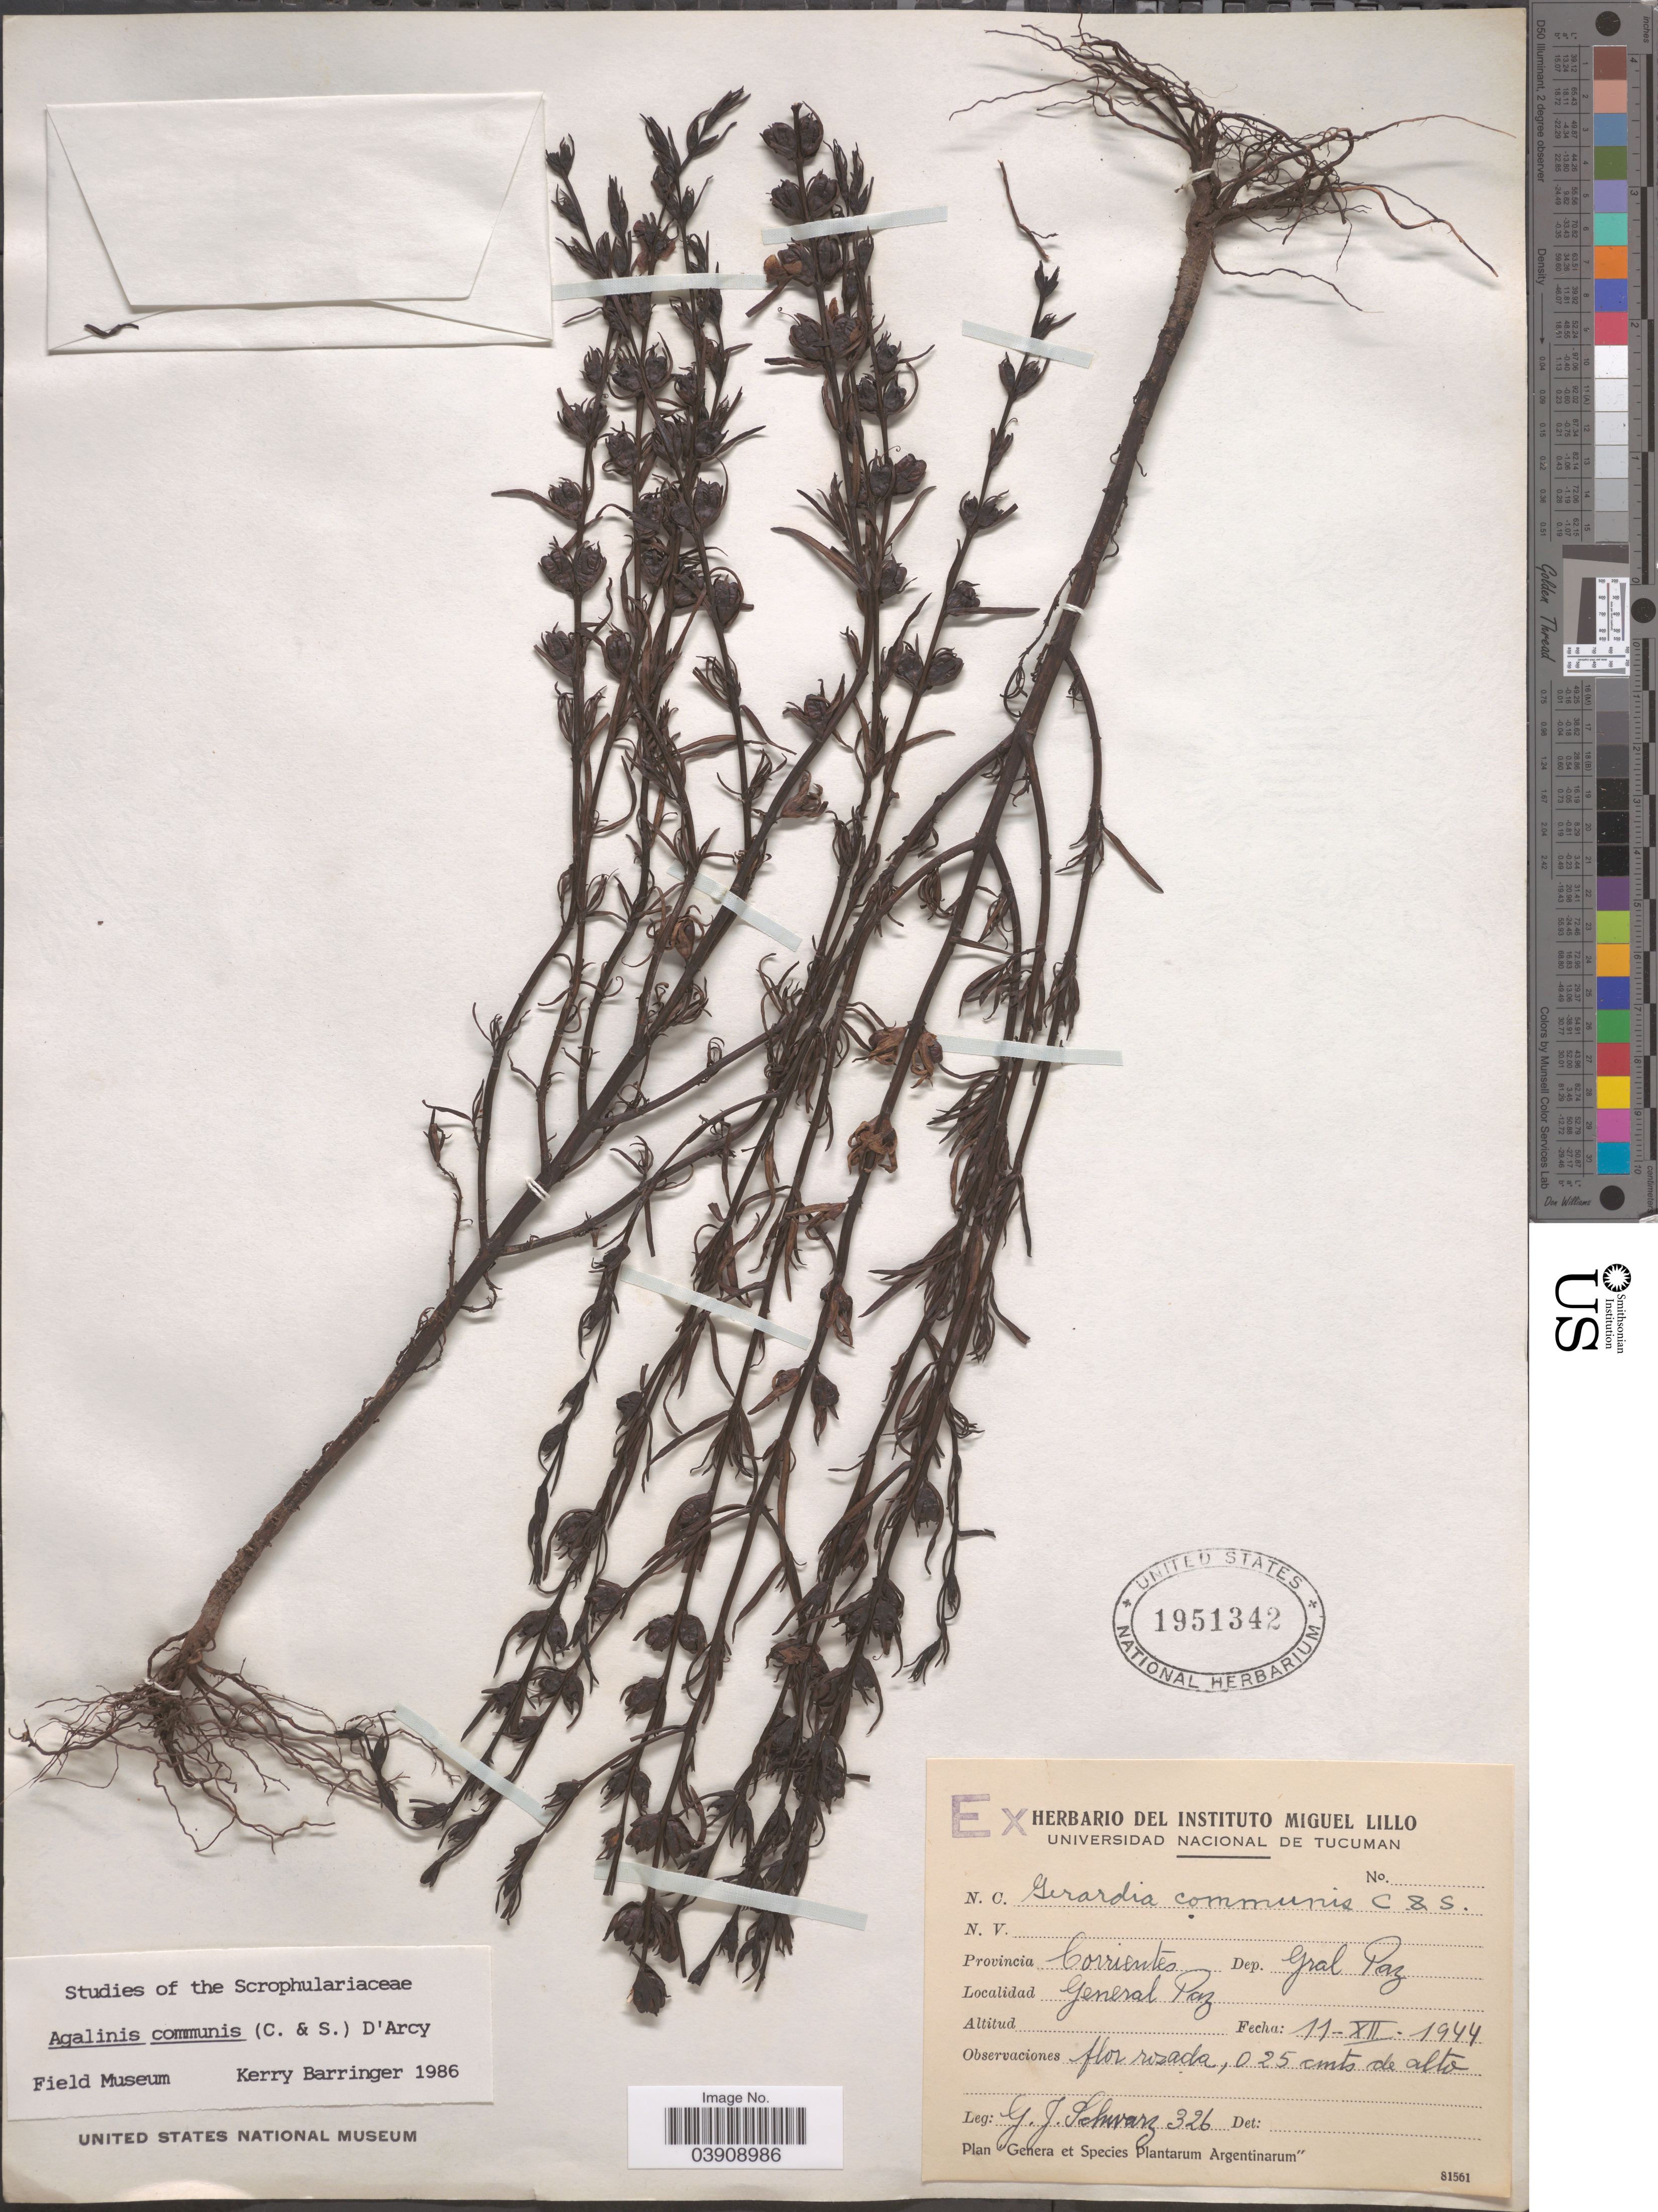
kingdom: Plantae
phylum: Tracheophyta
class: Magnoliopsida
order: Lamiales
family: Orobanchaceae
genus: Agalinis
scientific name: Agalinis communis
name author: (Cham. & Schltdl.) D'Arcy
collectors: G. J. Schwarz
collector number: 326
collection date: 1944-12-11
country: Argentina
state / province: Corrientes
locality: Dep. Gral Paz. General Paz.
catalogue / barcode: US 1951342